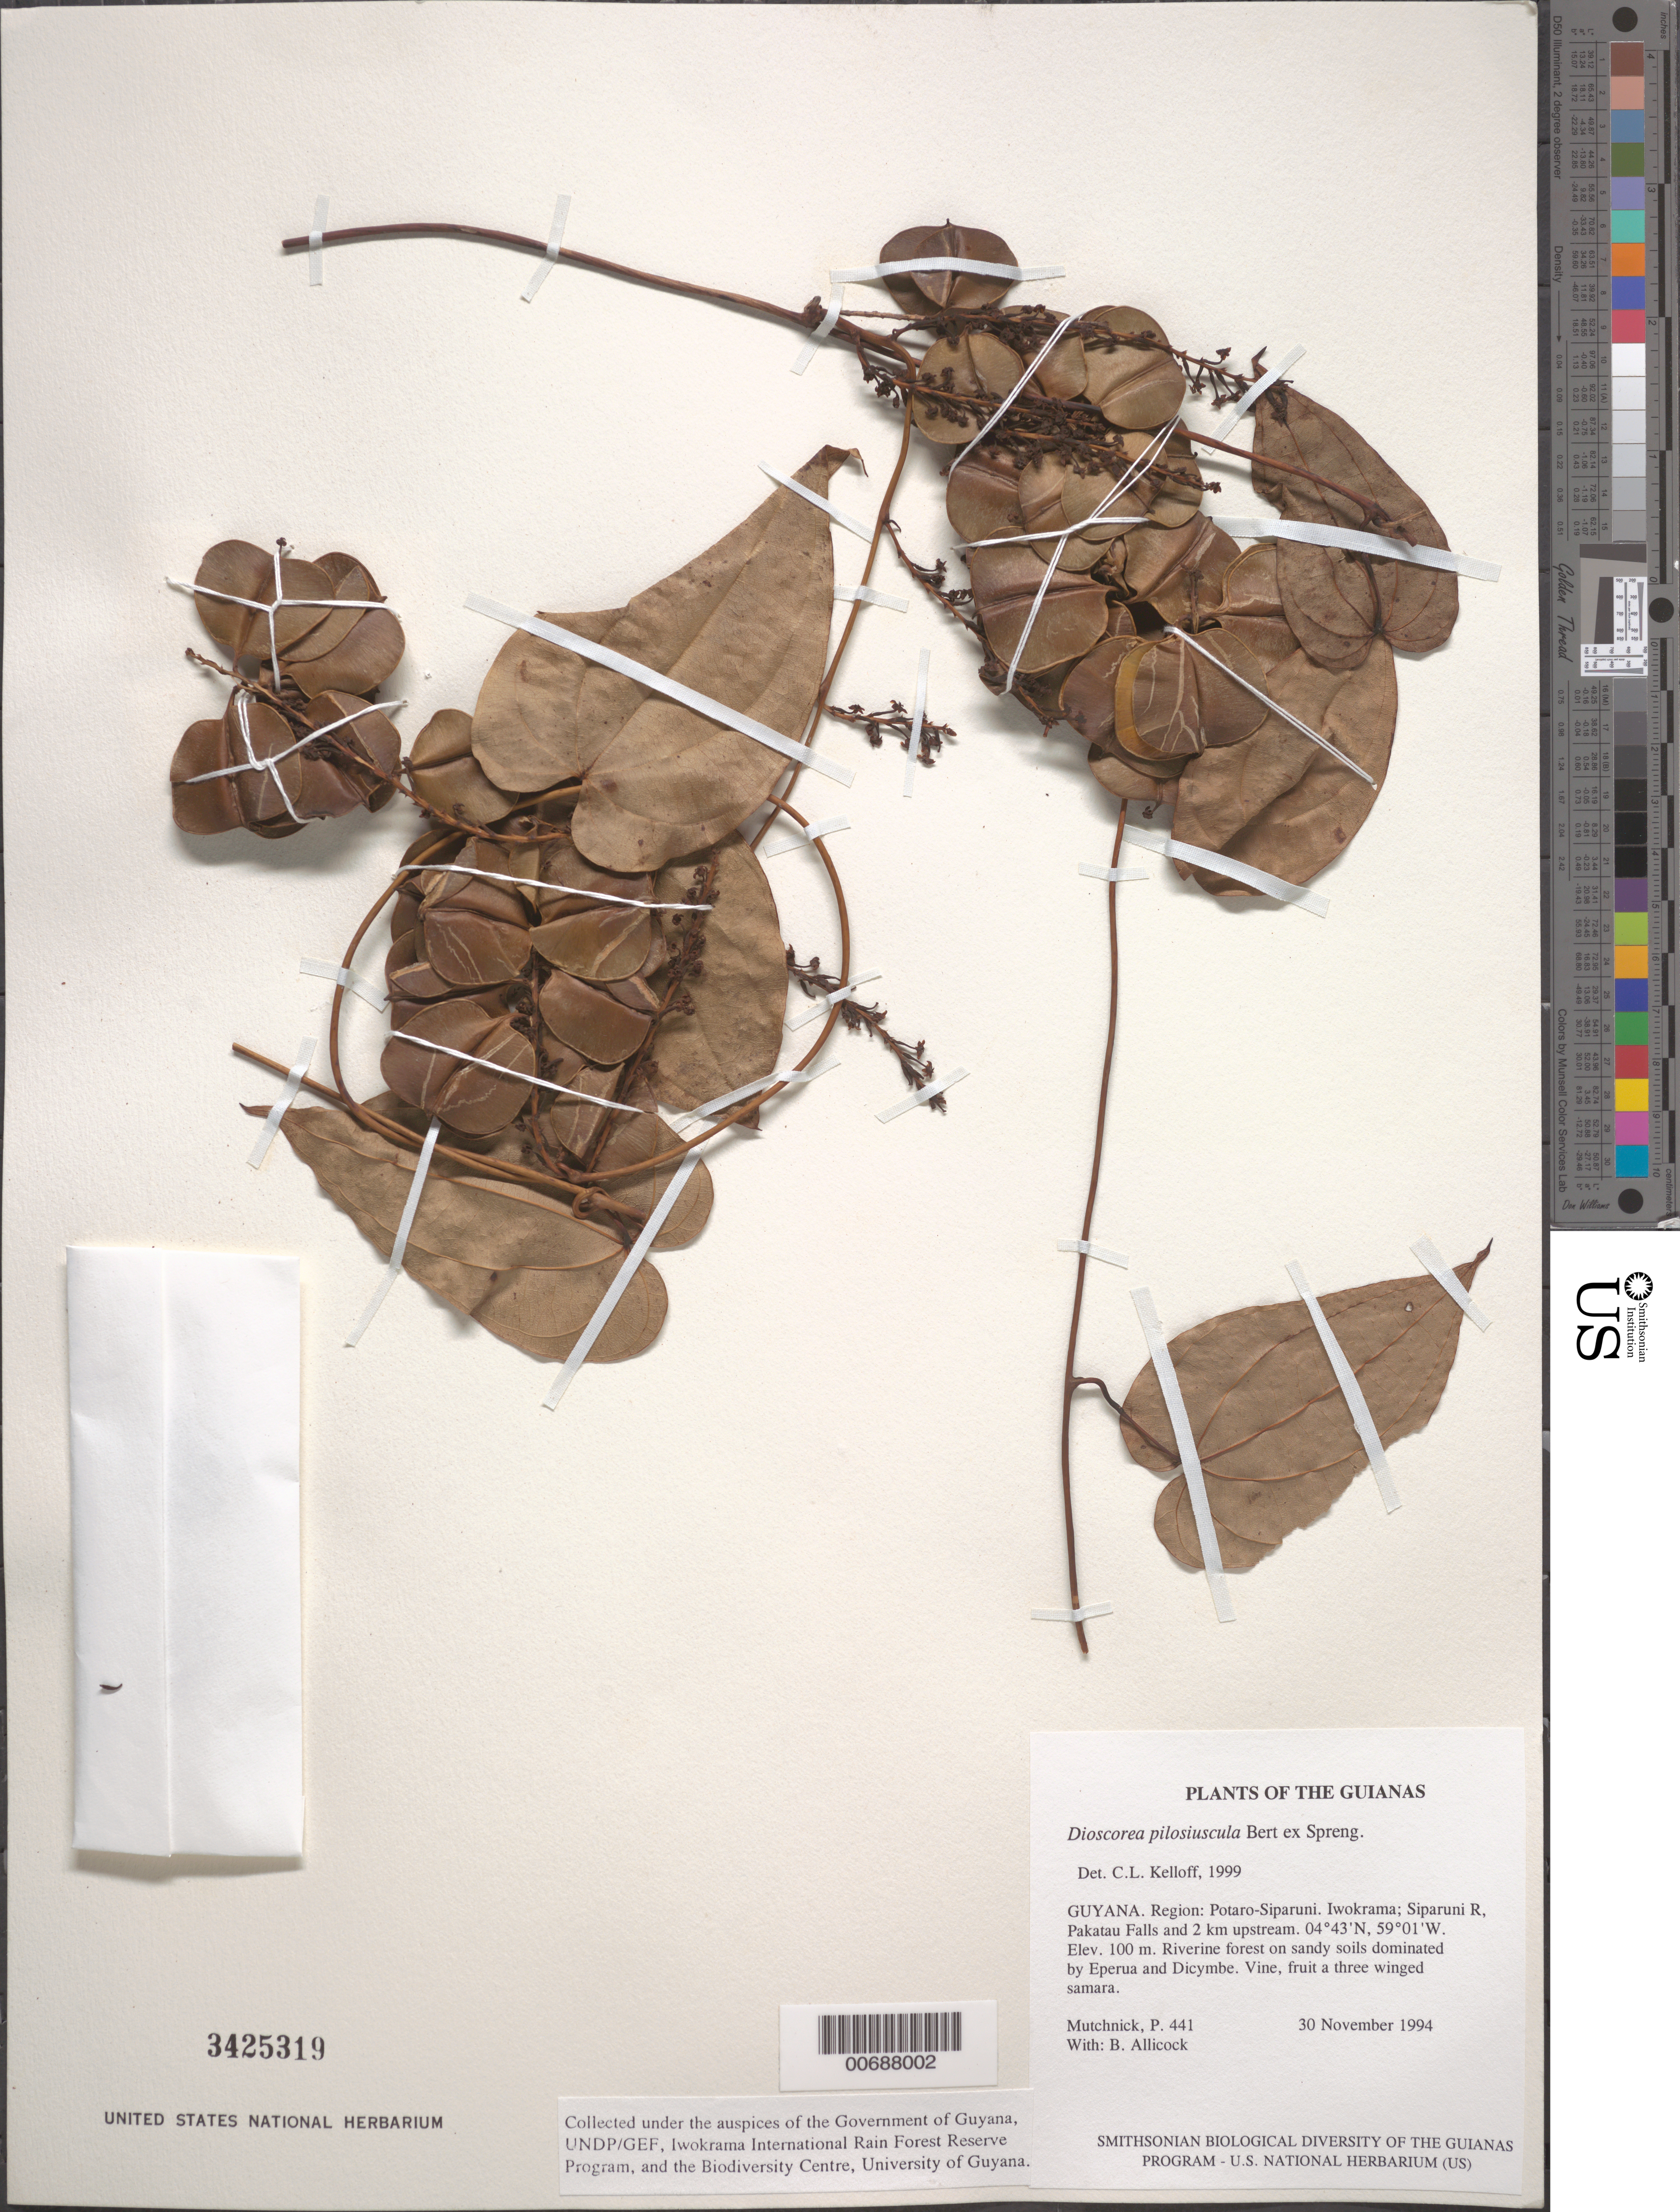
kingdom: Plantae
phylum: Tracheophyta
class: Liliopsida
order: Dioscoreales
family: Dioscoreaceae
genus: Dioscorea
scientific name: Dioscorea pilosiuscula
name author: Bertero ex Spreng.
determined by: Kelloff, Carol L., (US), Smithsonian Institution - National Museum of Natural History (UNITED STATES)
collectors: P. Mutchnick & B. Allicock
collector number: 441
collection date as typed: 30 November 1994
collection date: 1994-11-30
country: Guyana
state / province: Potaro-Siparuni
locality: Iwokrama; Siparuni R, Pakatau Falls and 2 km upstream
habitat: Riverine forest on sandy soils dominated by Eperua and Dicymbe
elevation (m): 100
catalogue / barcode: US 3425319